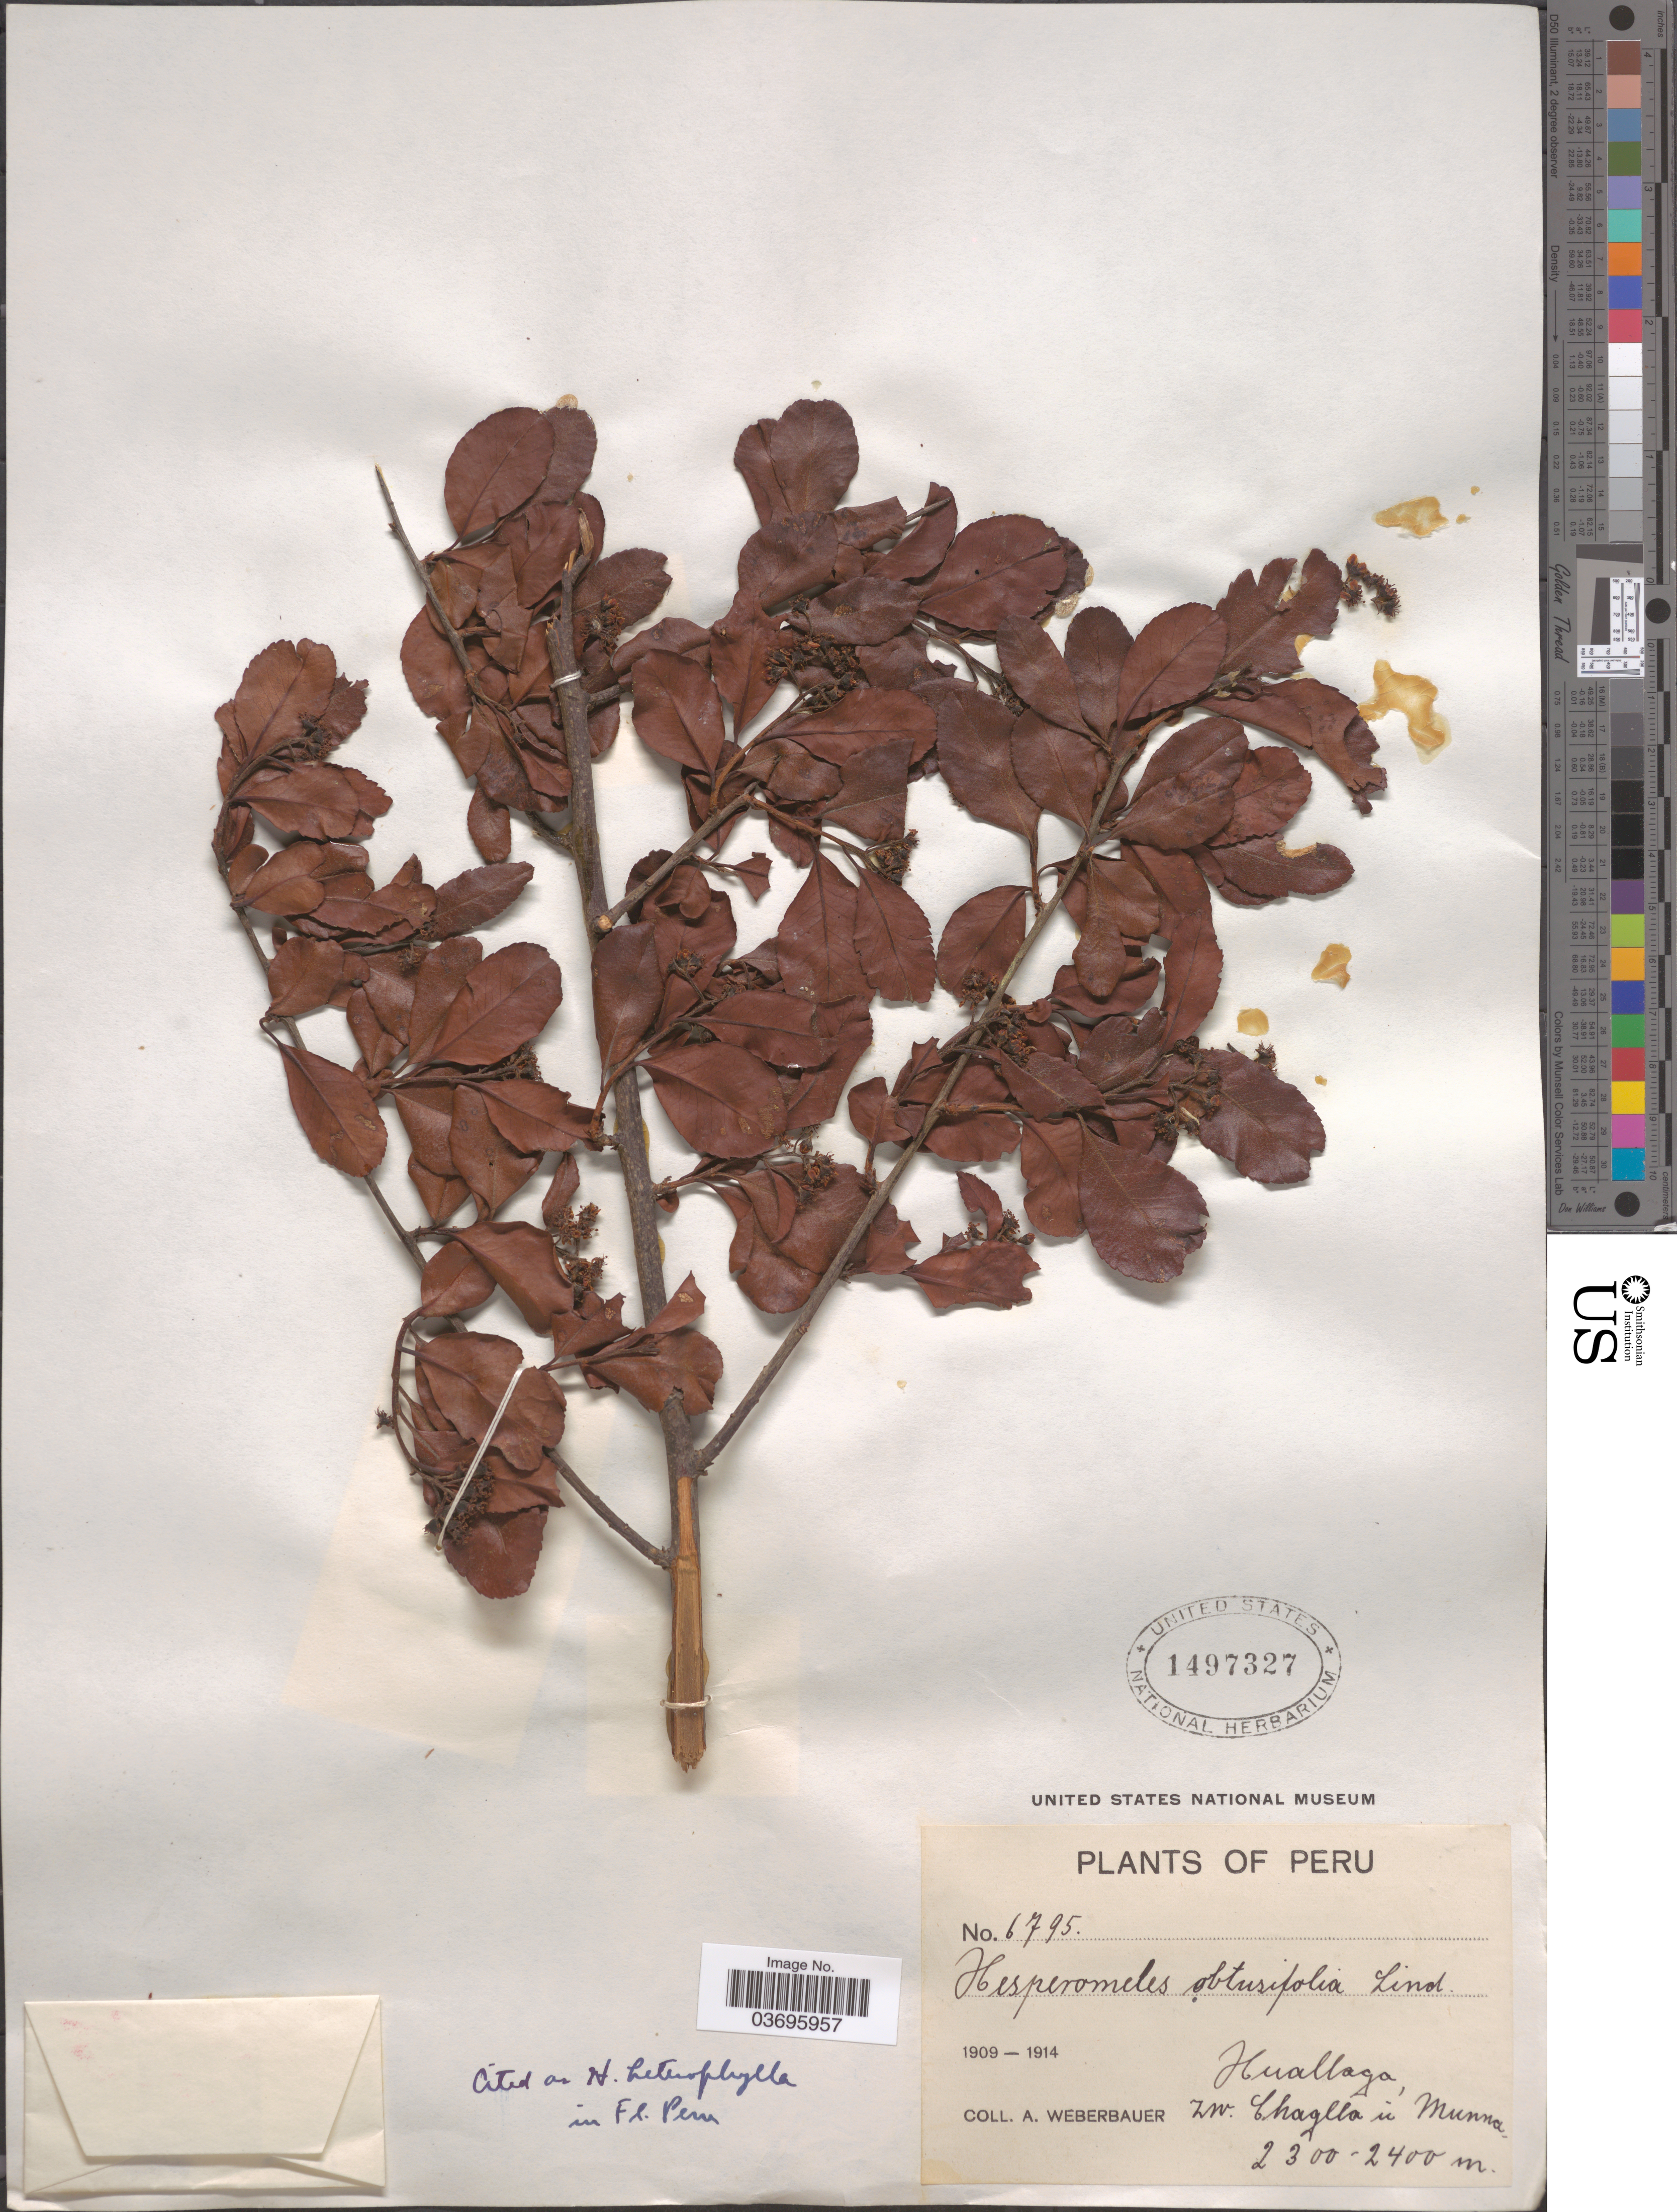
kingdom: Plantae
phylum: Tracheophyta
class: Magnoliopsida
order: Rosales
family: Rosaceae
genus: Hesperomeles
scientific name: Hesperomeles heterophylla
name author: (Ruiz & Pav.) Hook.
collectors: A. Weberbauer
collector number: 6795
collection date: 1909/1914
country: Peru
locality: Huallaga, zw. Chaglla u Munna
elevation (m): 2300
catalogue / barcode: US 1497327